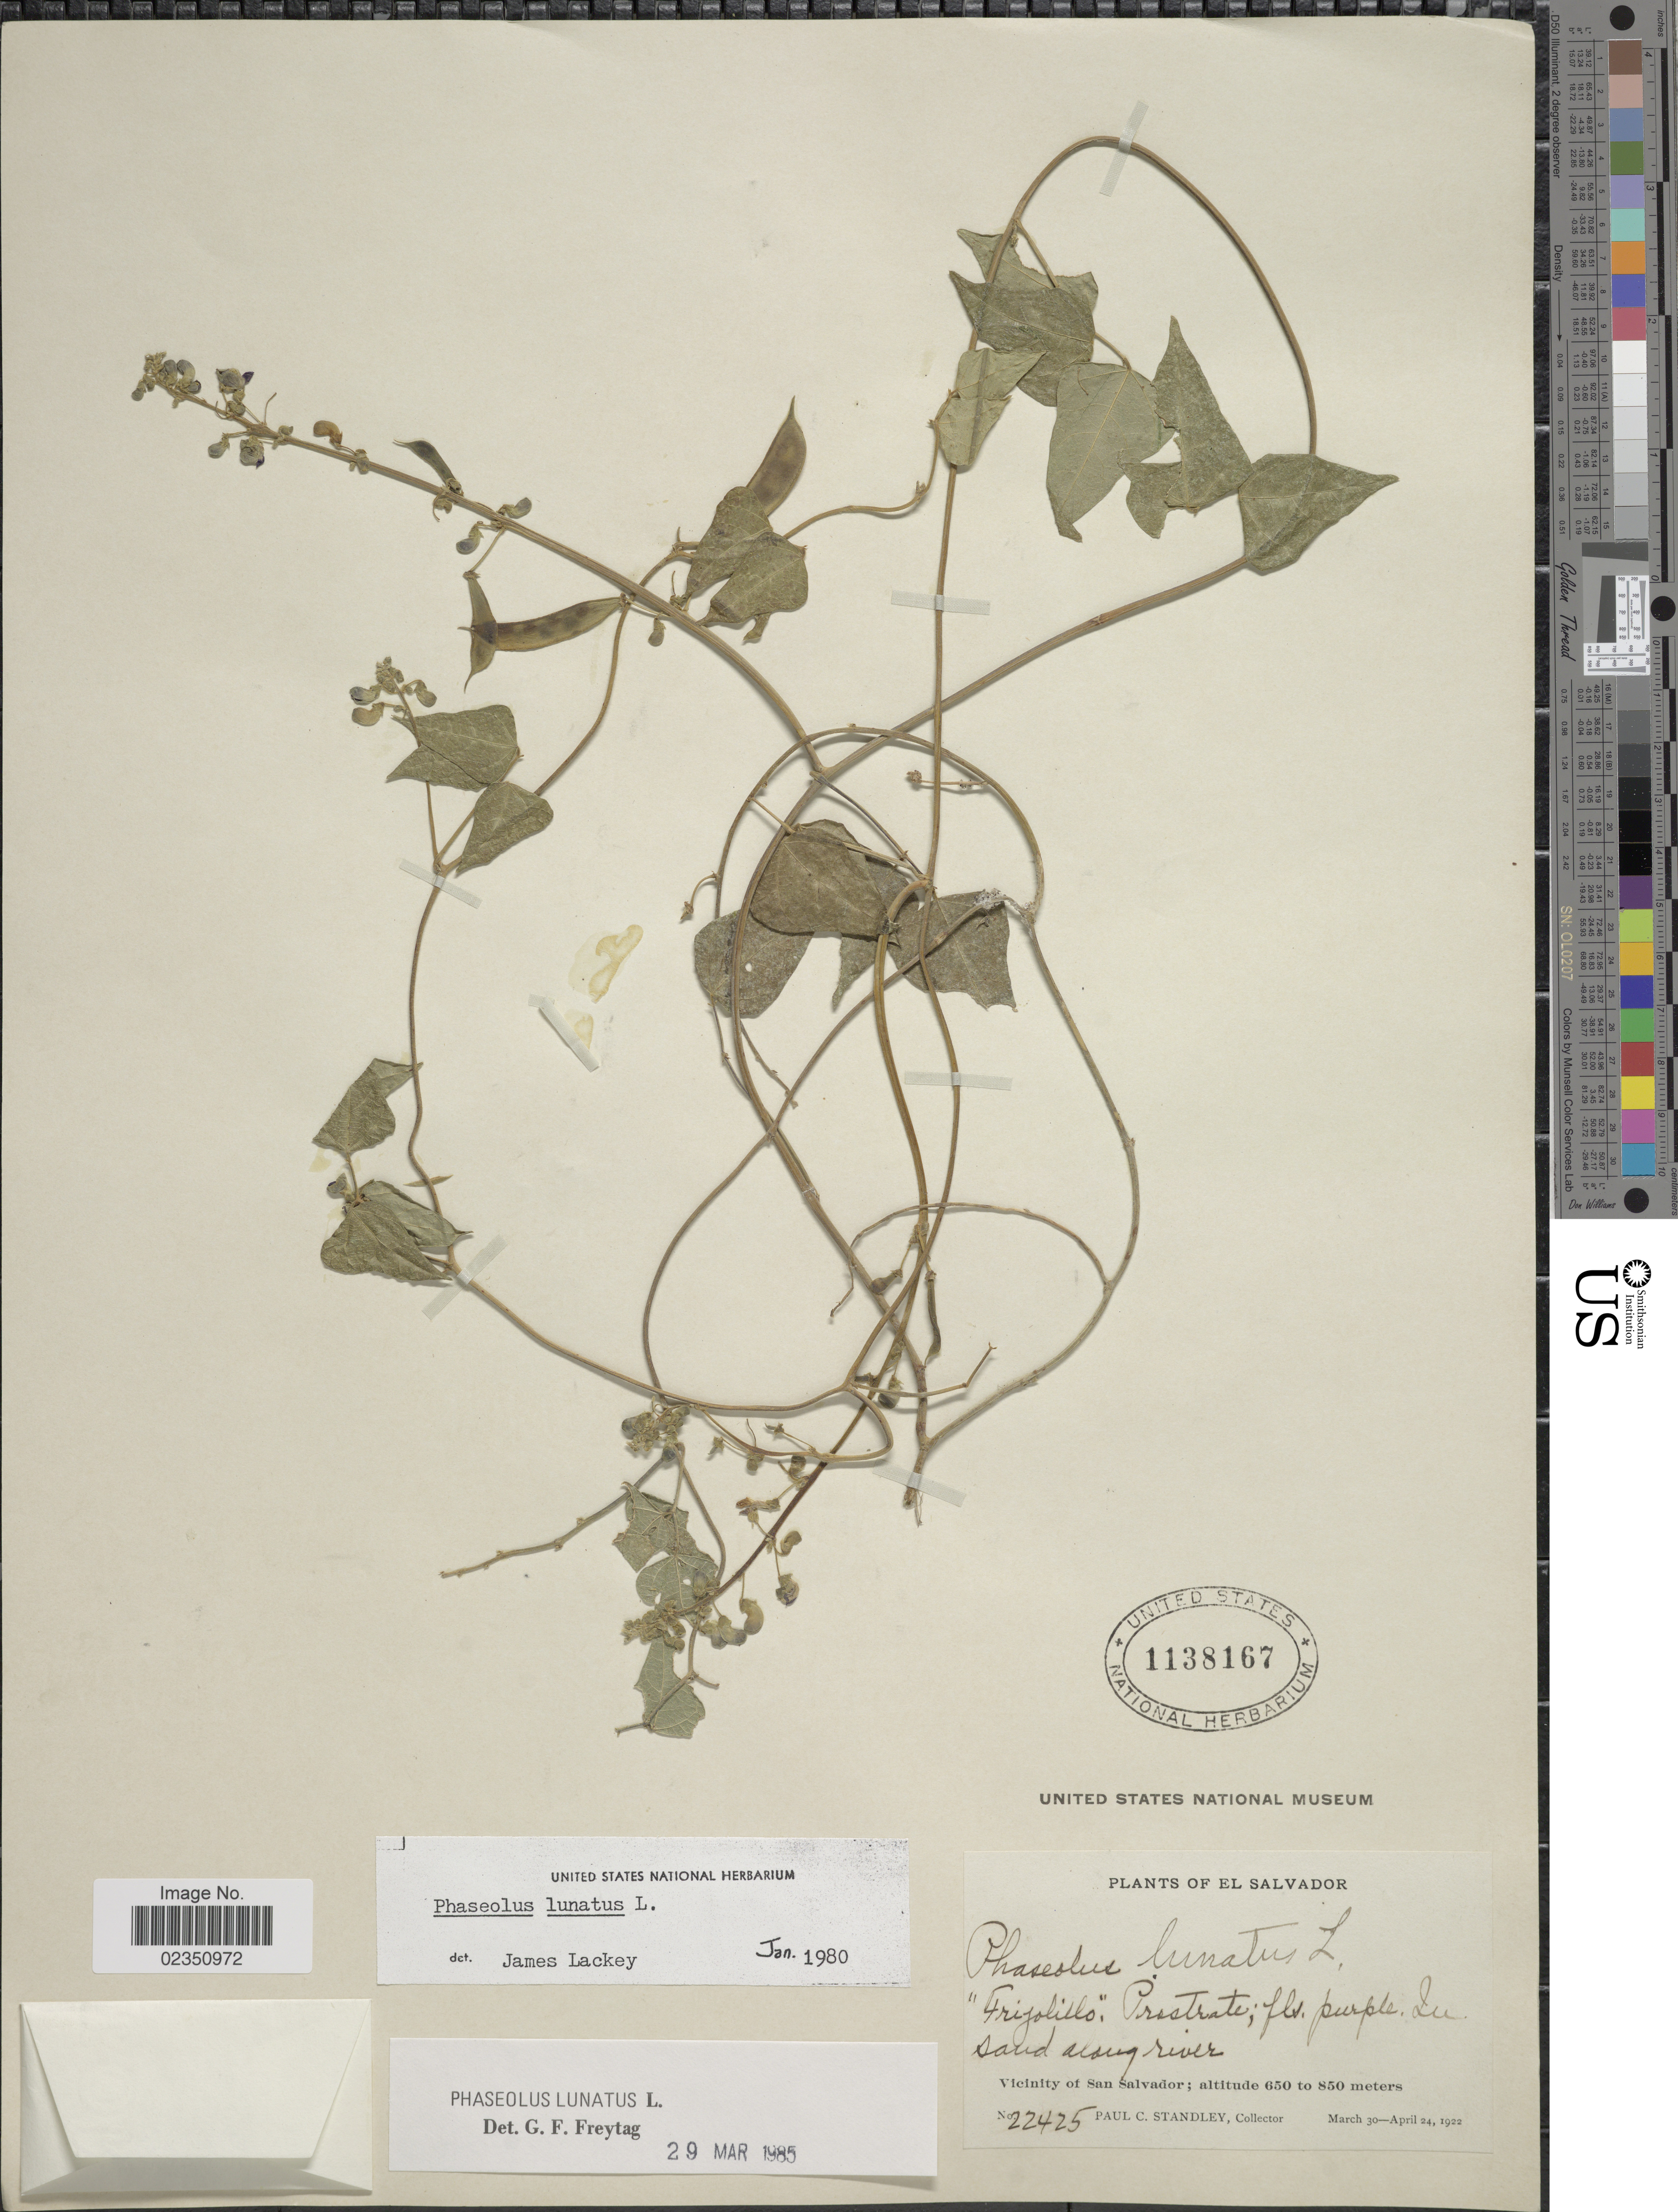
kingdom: Plantae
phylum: Tracheophyta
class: Magnoliopsida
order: Fabales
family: Fabaceae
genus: Phaseolus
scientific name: Phaseolus lunatus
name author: L.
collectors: P. C. Standley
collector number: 22425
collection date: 1922-03-30/1922-04-24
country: El Salvador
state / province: San Salvador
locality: Vicinity of San Salvador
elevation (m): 650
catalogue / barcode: US 1138167